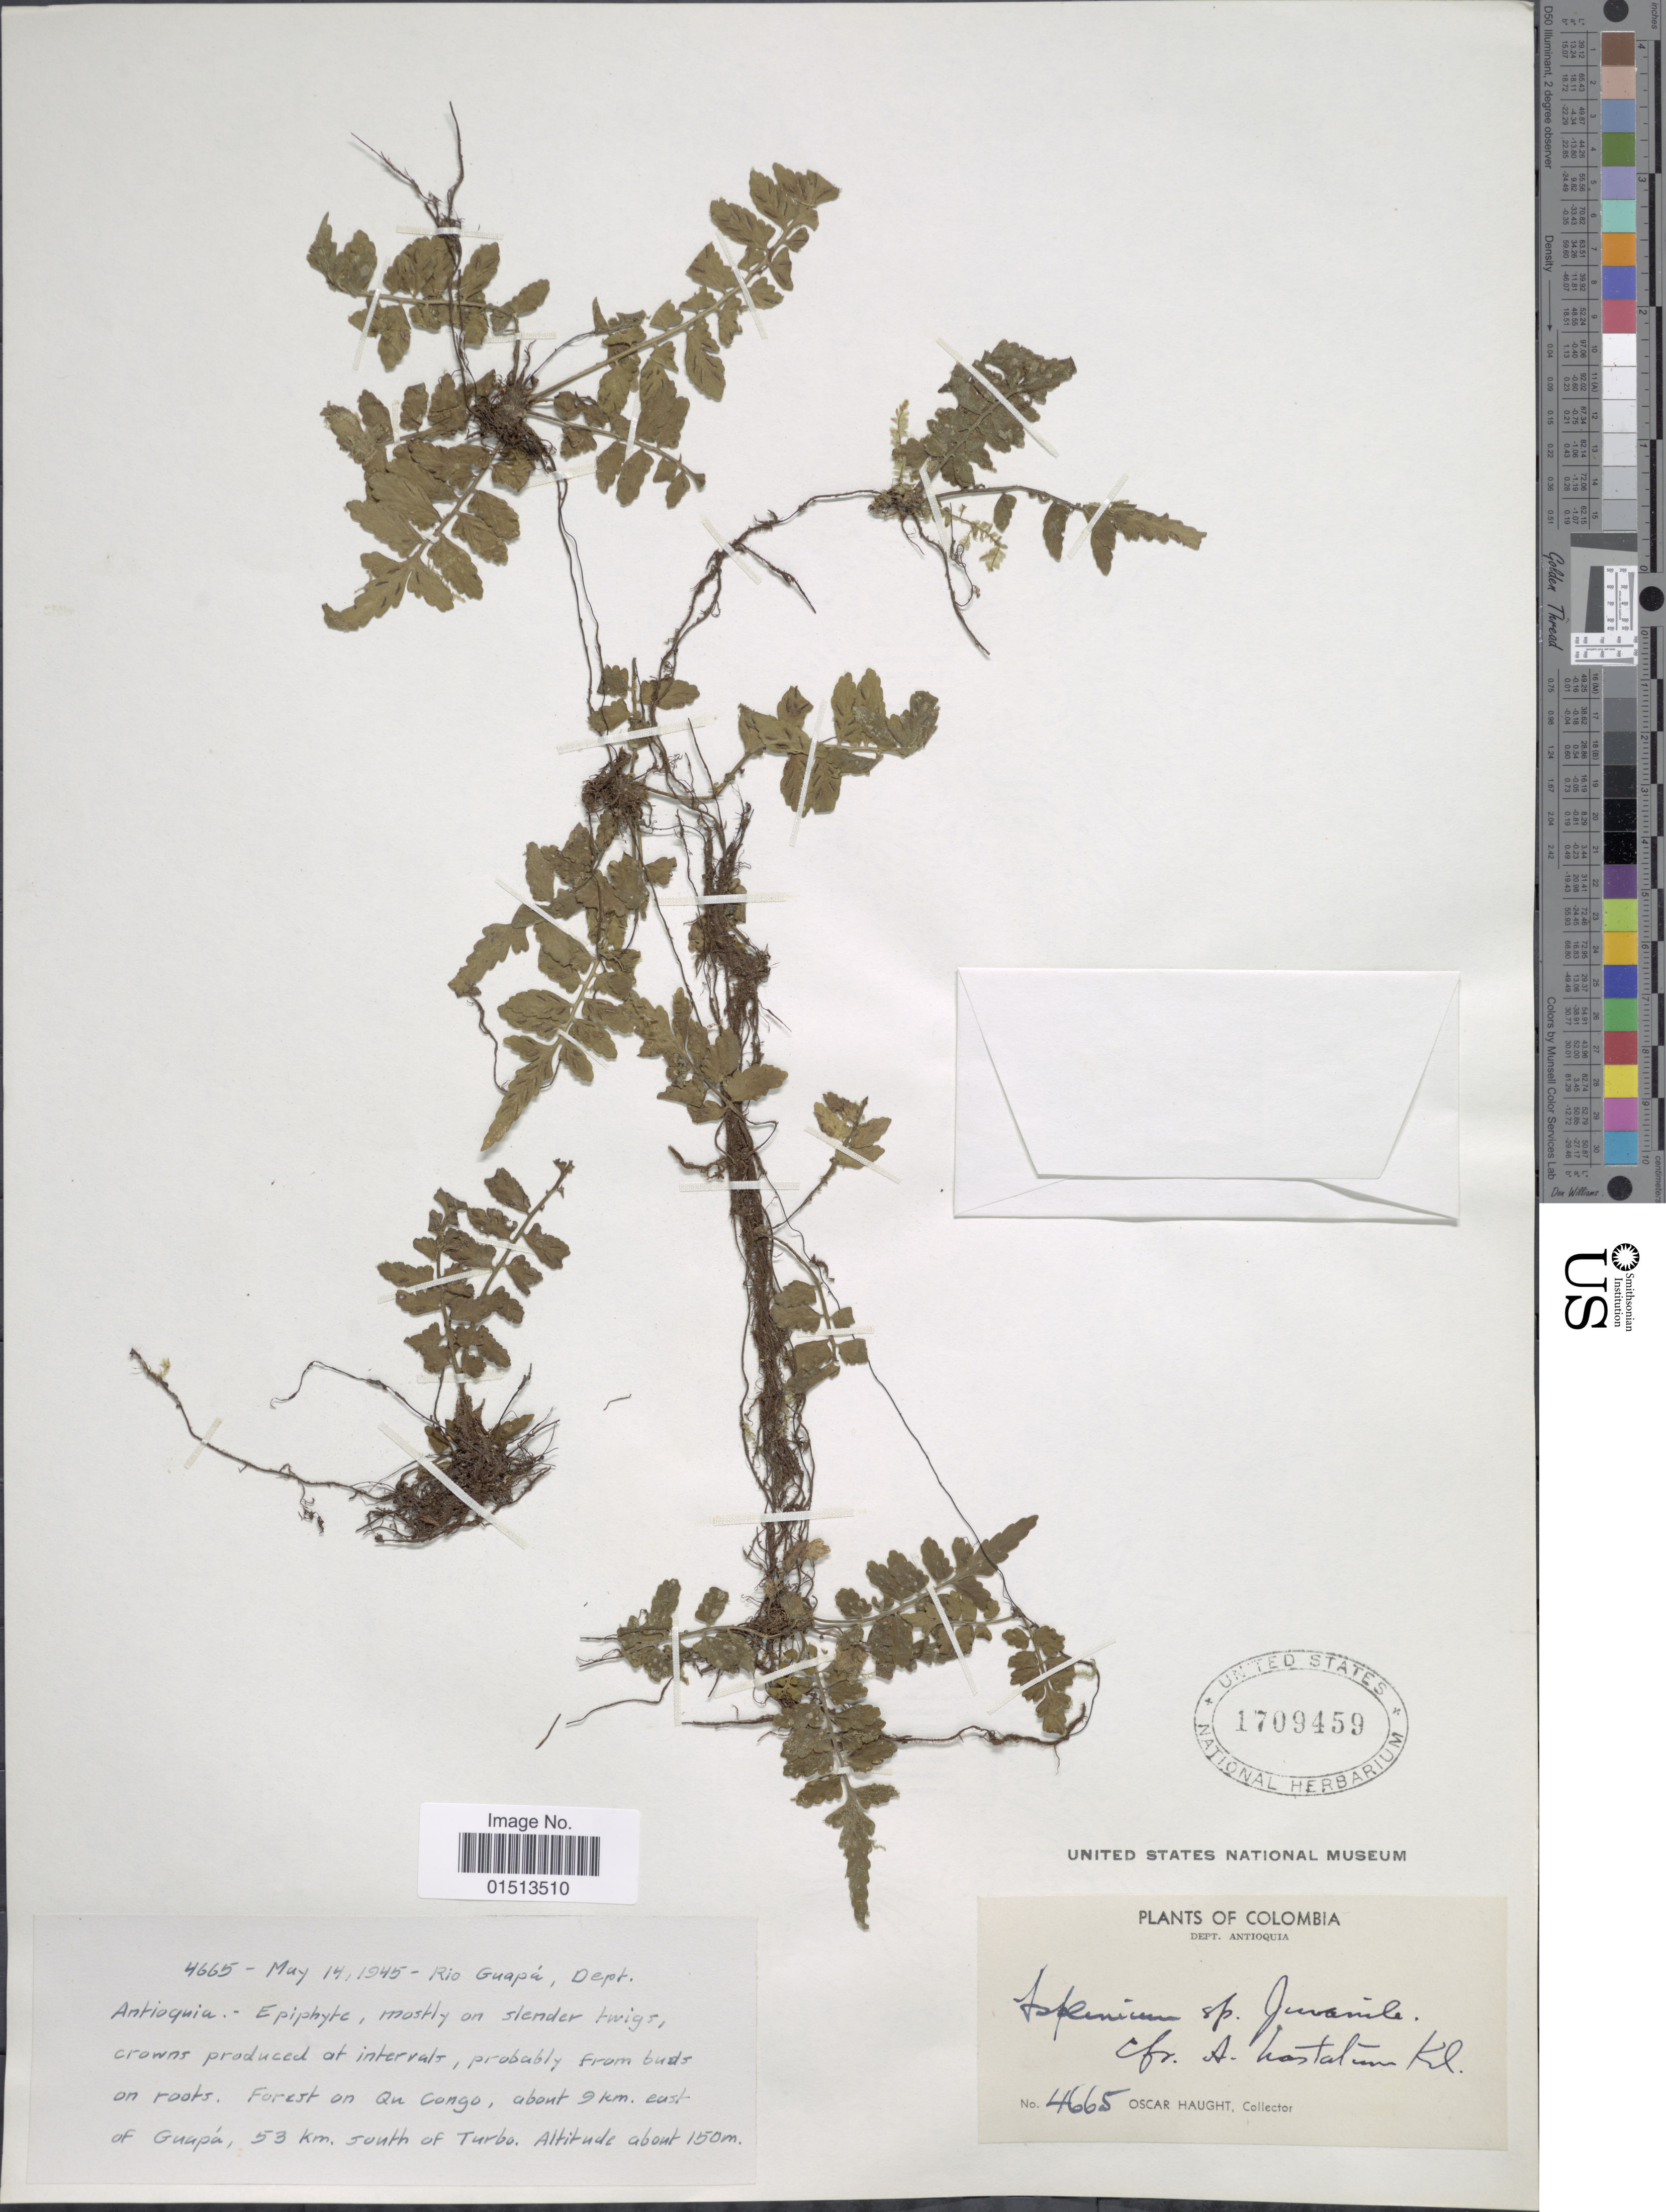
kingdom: Plantae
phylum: Tracheophyta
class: Polypodiopsida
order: Polypodiales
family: Aspleniaceae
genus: Asplenium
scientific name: Asplenium sp.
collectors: O. L. Haught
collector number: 4665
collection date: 1945-05-14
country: Colombia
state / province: Antioquia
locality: Rio Guapá, forest on Qu Congo, about 9 km. east of Guapá, 53 km. south of Turbo.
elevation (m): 150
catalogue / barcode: US 1709459